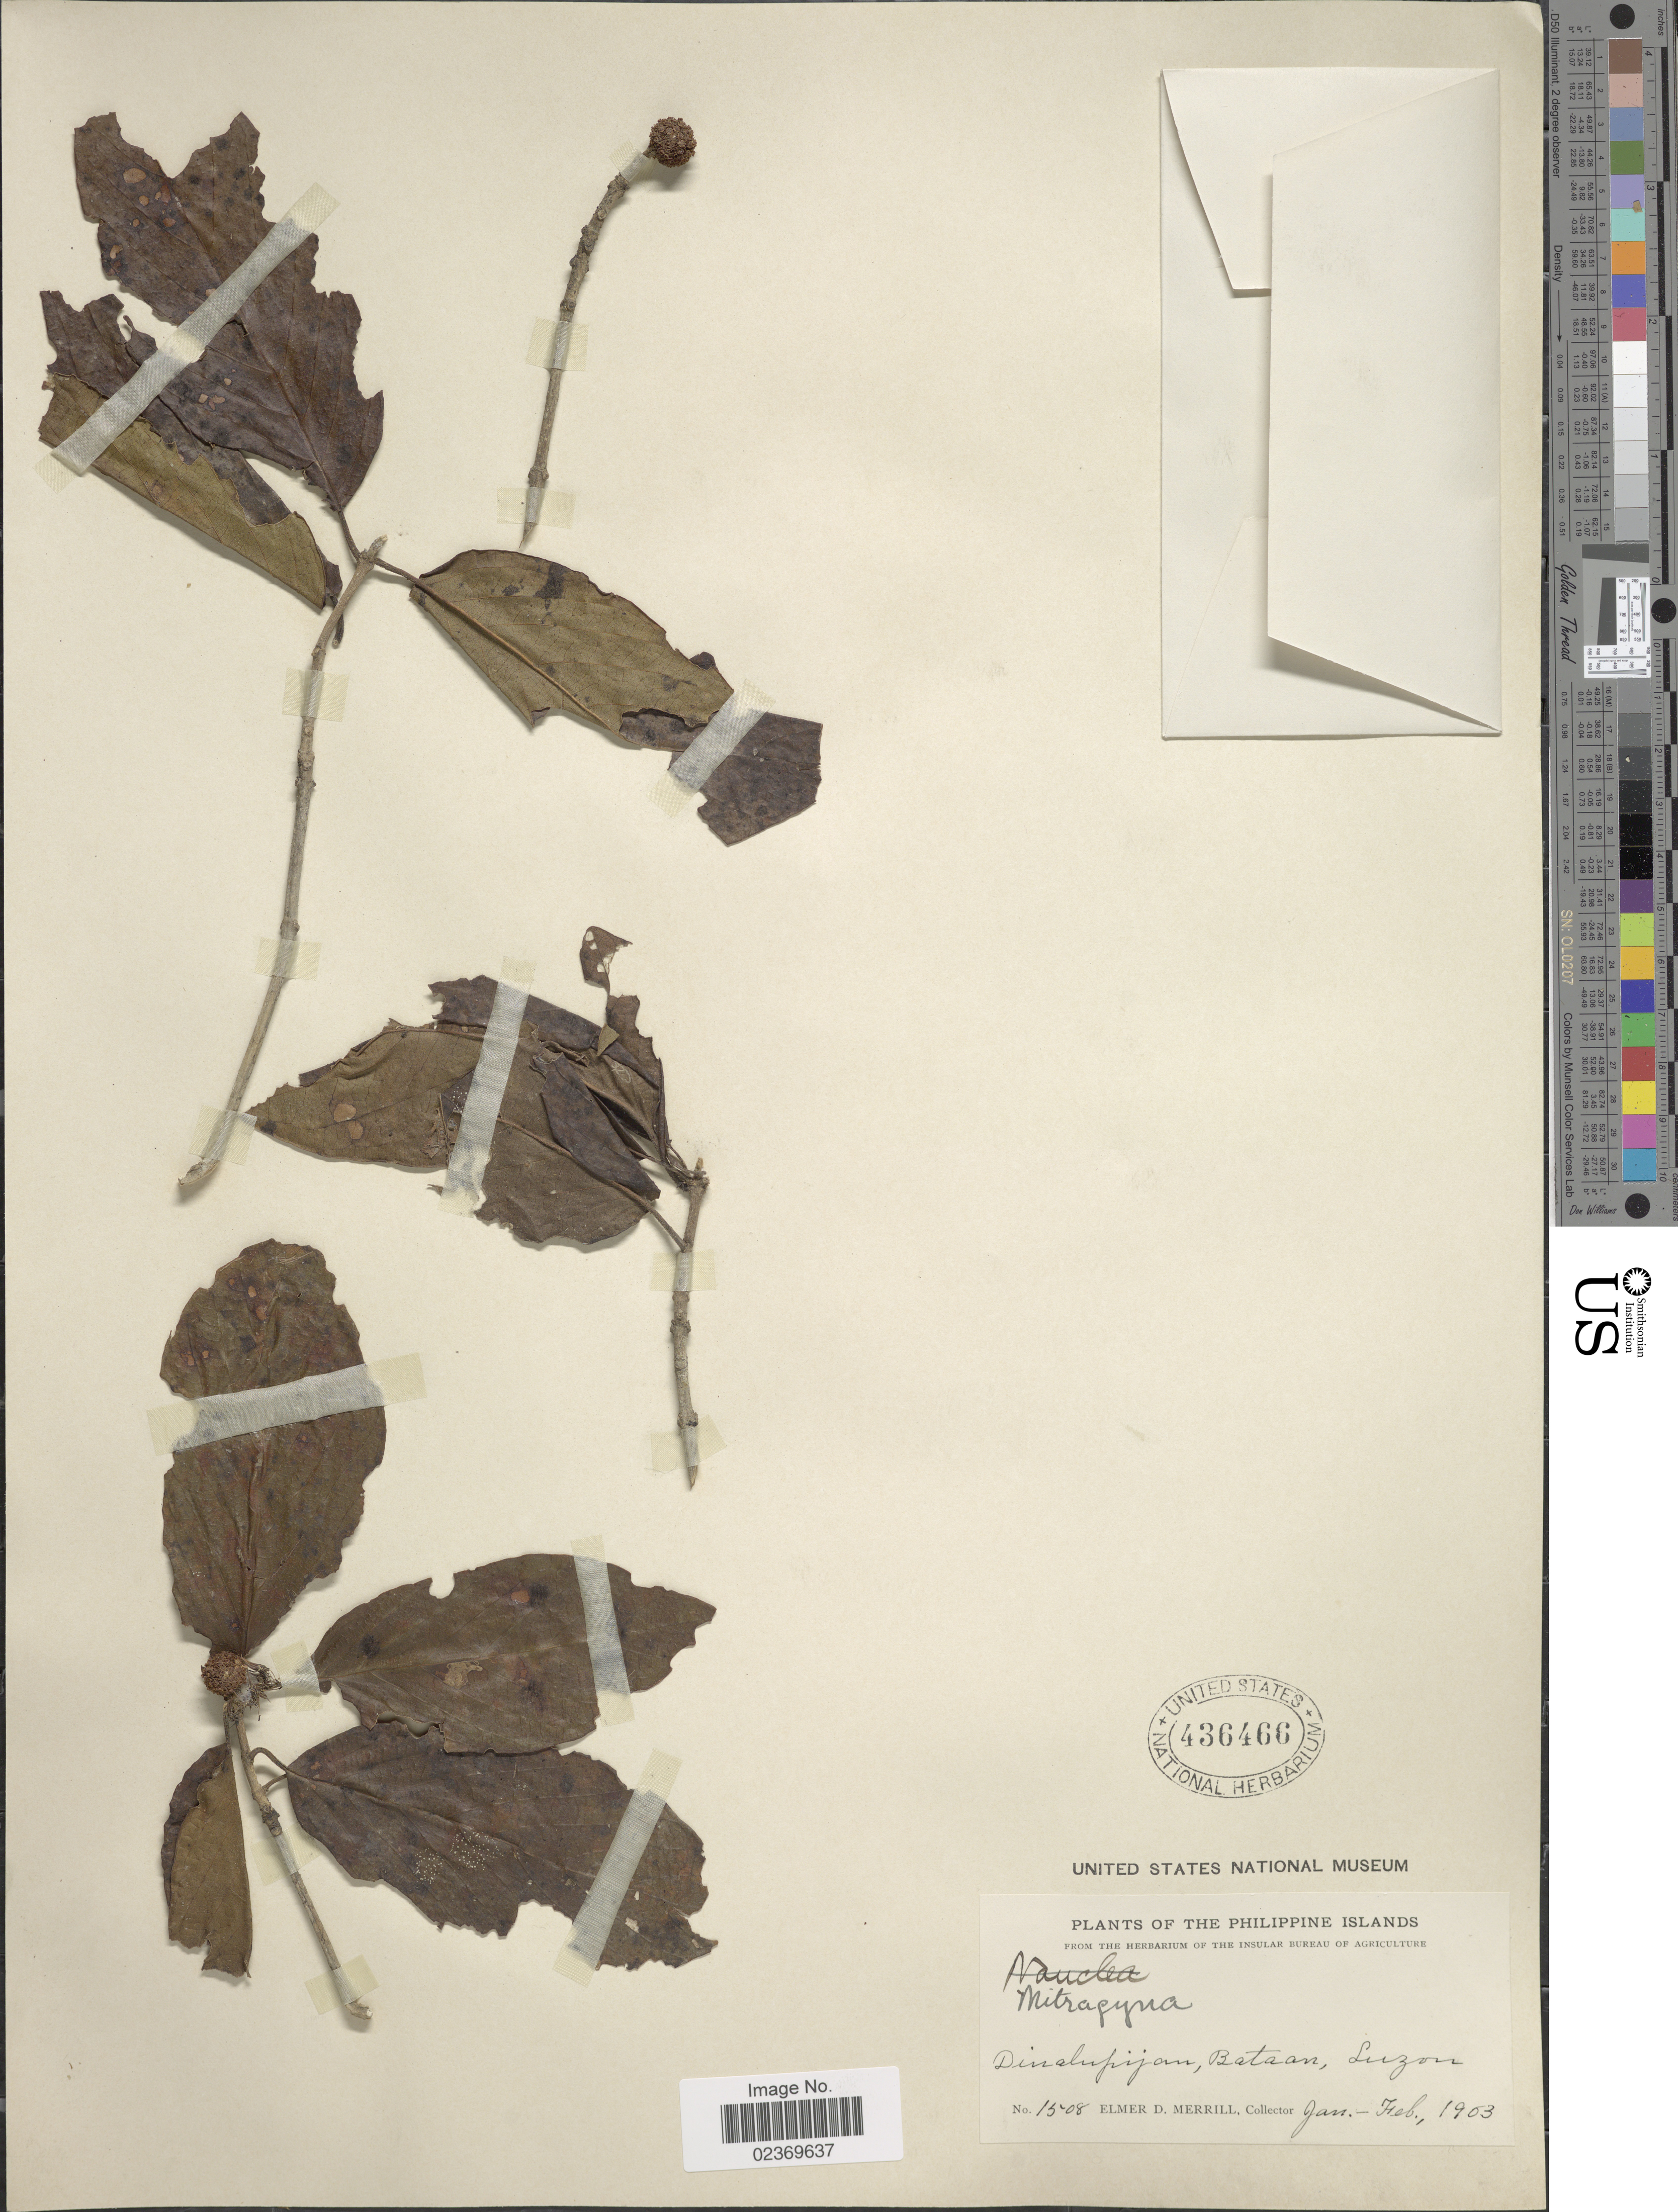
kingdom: Plantae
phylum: Tracheophyta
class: Magnoliopsida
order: Gentianales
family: Rubiaceae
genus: Mitragyna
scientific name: Mitragyna rotundifolia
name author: (Roxb.) Kuntze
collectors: E. D. Merrill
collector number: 1508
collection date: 1903-01/1903-02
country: Philippines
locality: Dinalupijan, Bataan, Luzon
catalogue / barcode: US 436466